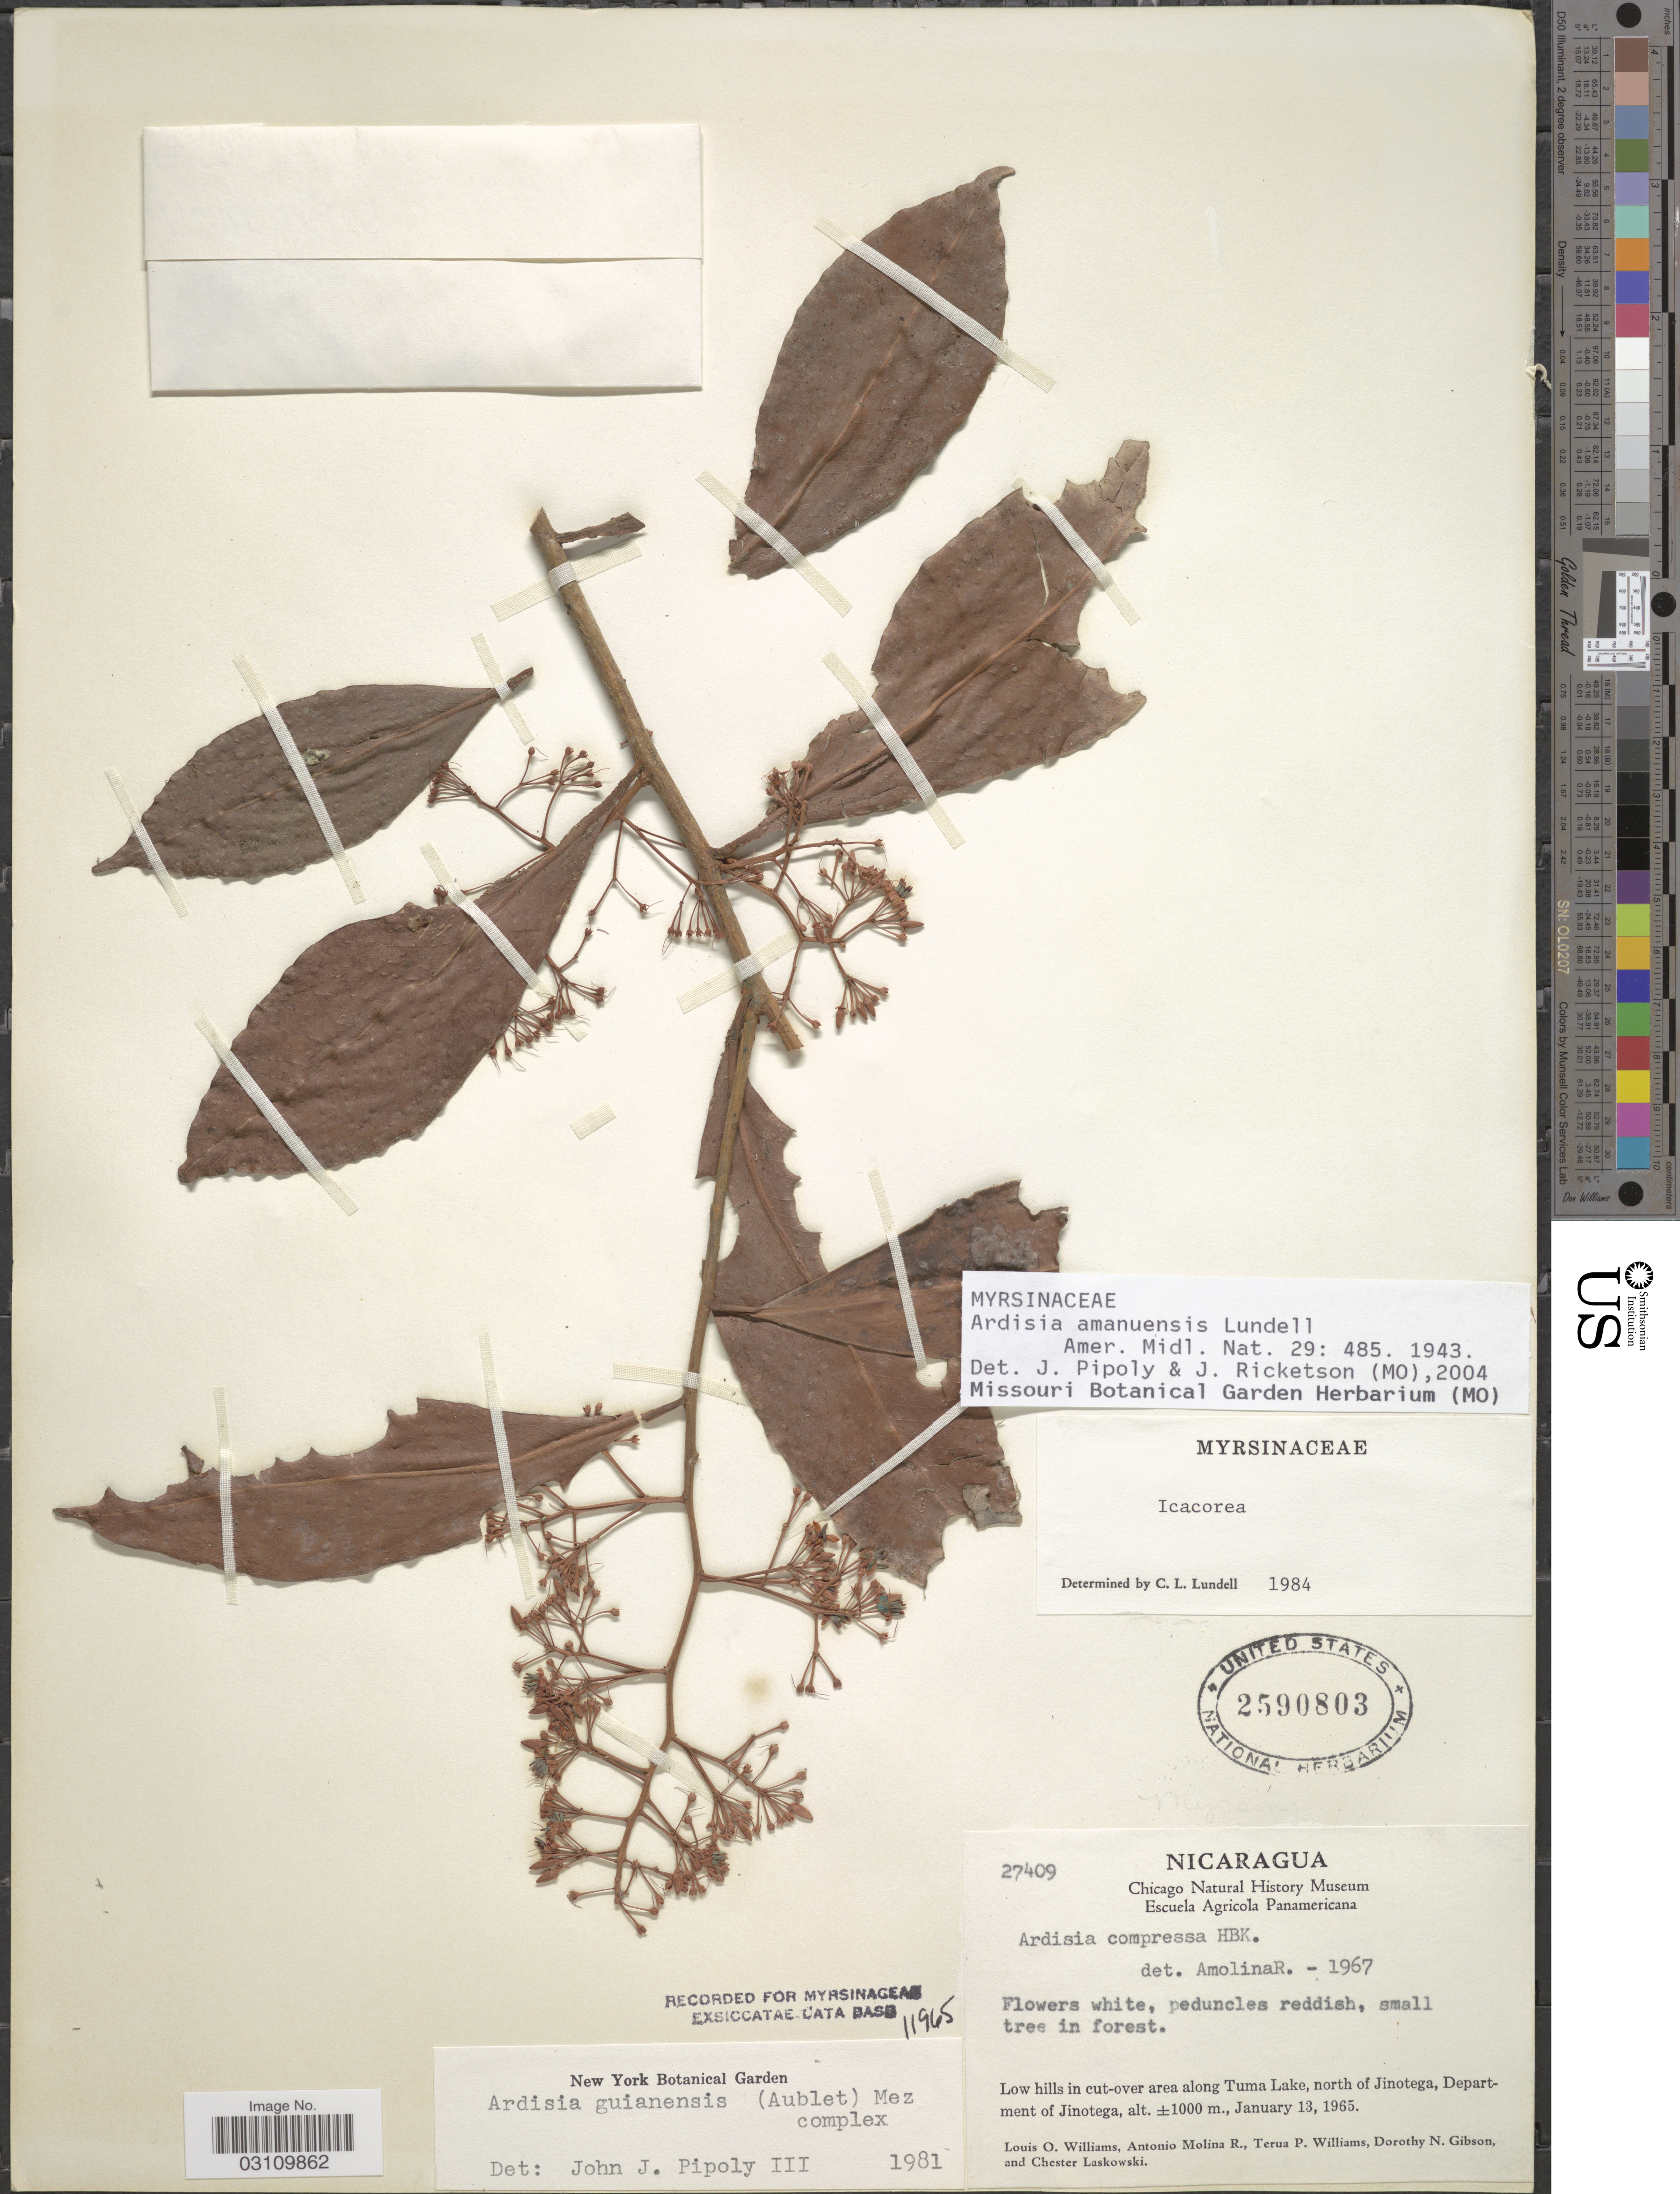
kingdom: Plantae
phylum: Tracheophyta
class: Magnoliopsida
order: Ericales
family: Primulaceae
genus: Ardisia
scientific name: Ardisia amanuensis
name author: Lundell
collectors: L. O. Williams, A. Molina R., T. Williams, D. N. Gibson & C. Laskowski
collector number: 27409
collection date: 1965-01-13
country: Nicaragua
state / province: Jinotega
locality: Low hills in cut-over area along Tuma Lake, north of Jinotega, Department of Jinotega.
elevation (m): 1000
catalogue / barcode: US 2590803